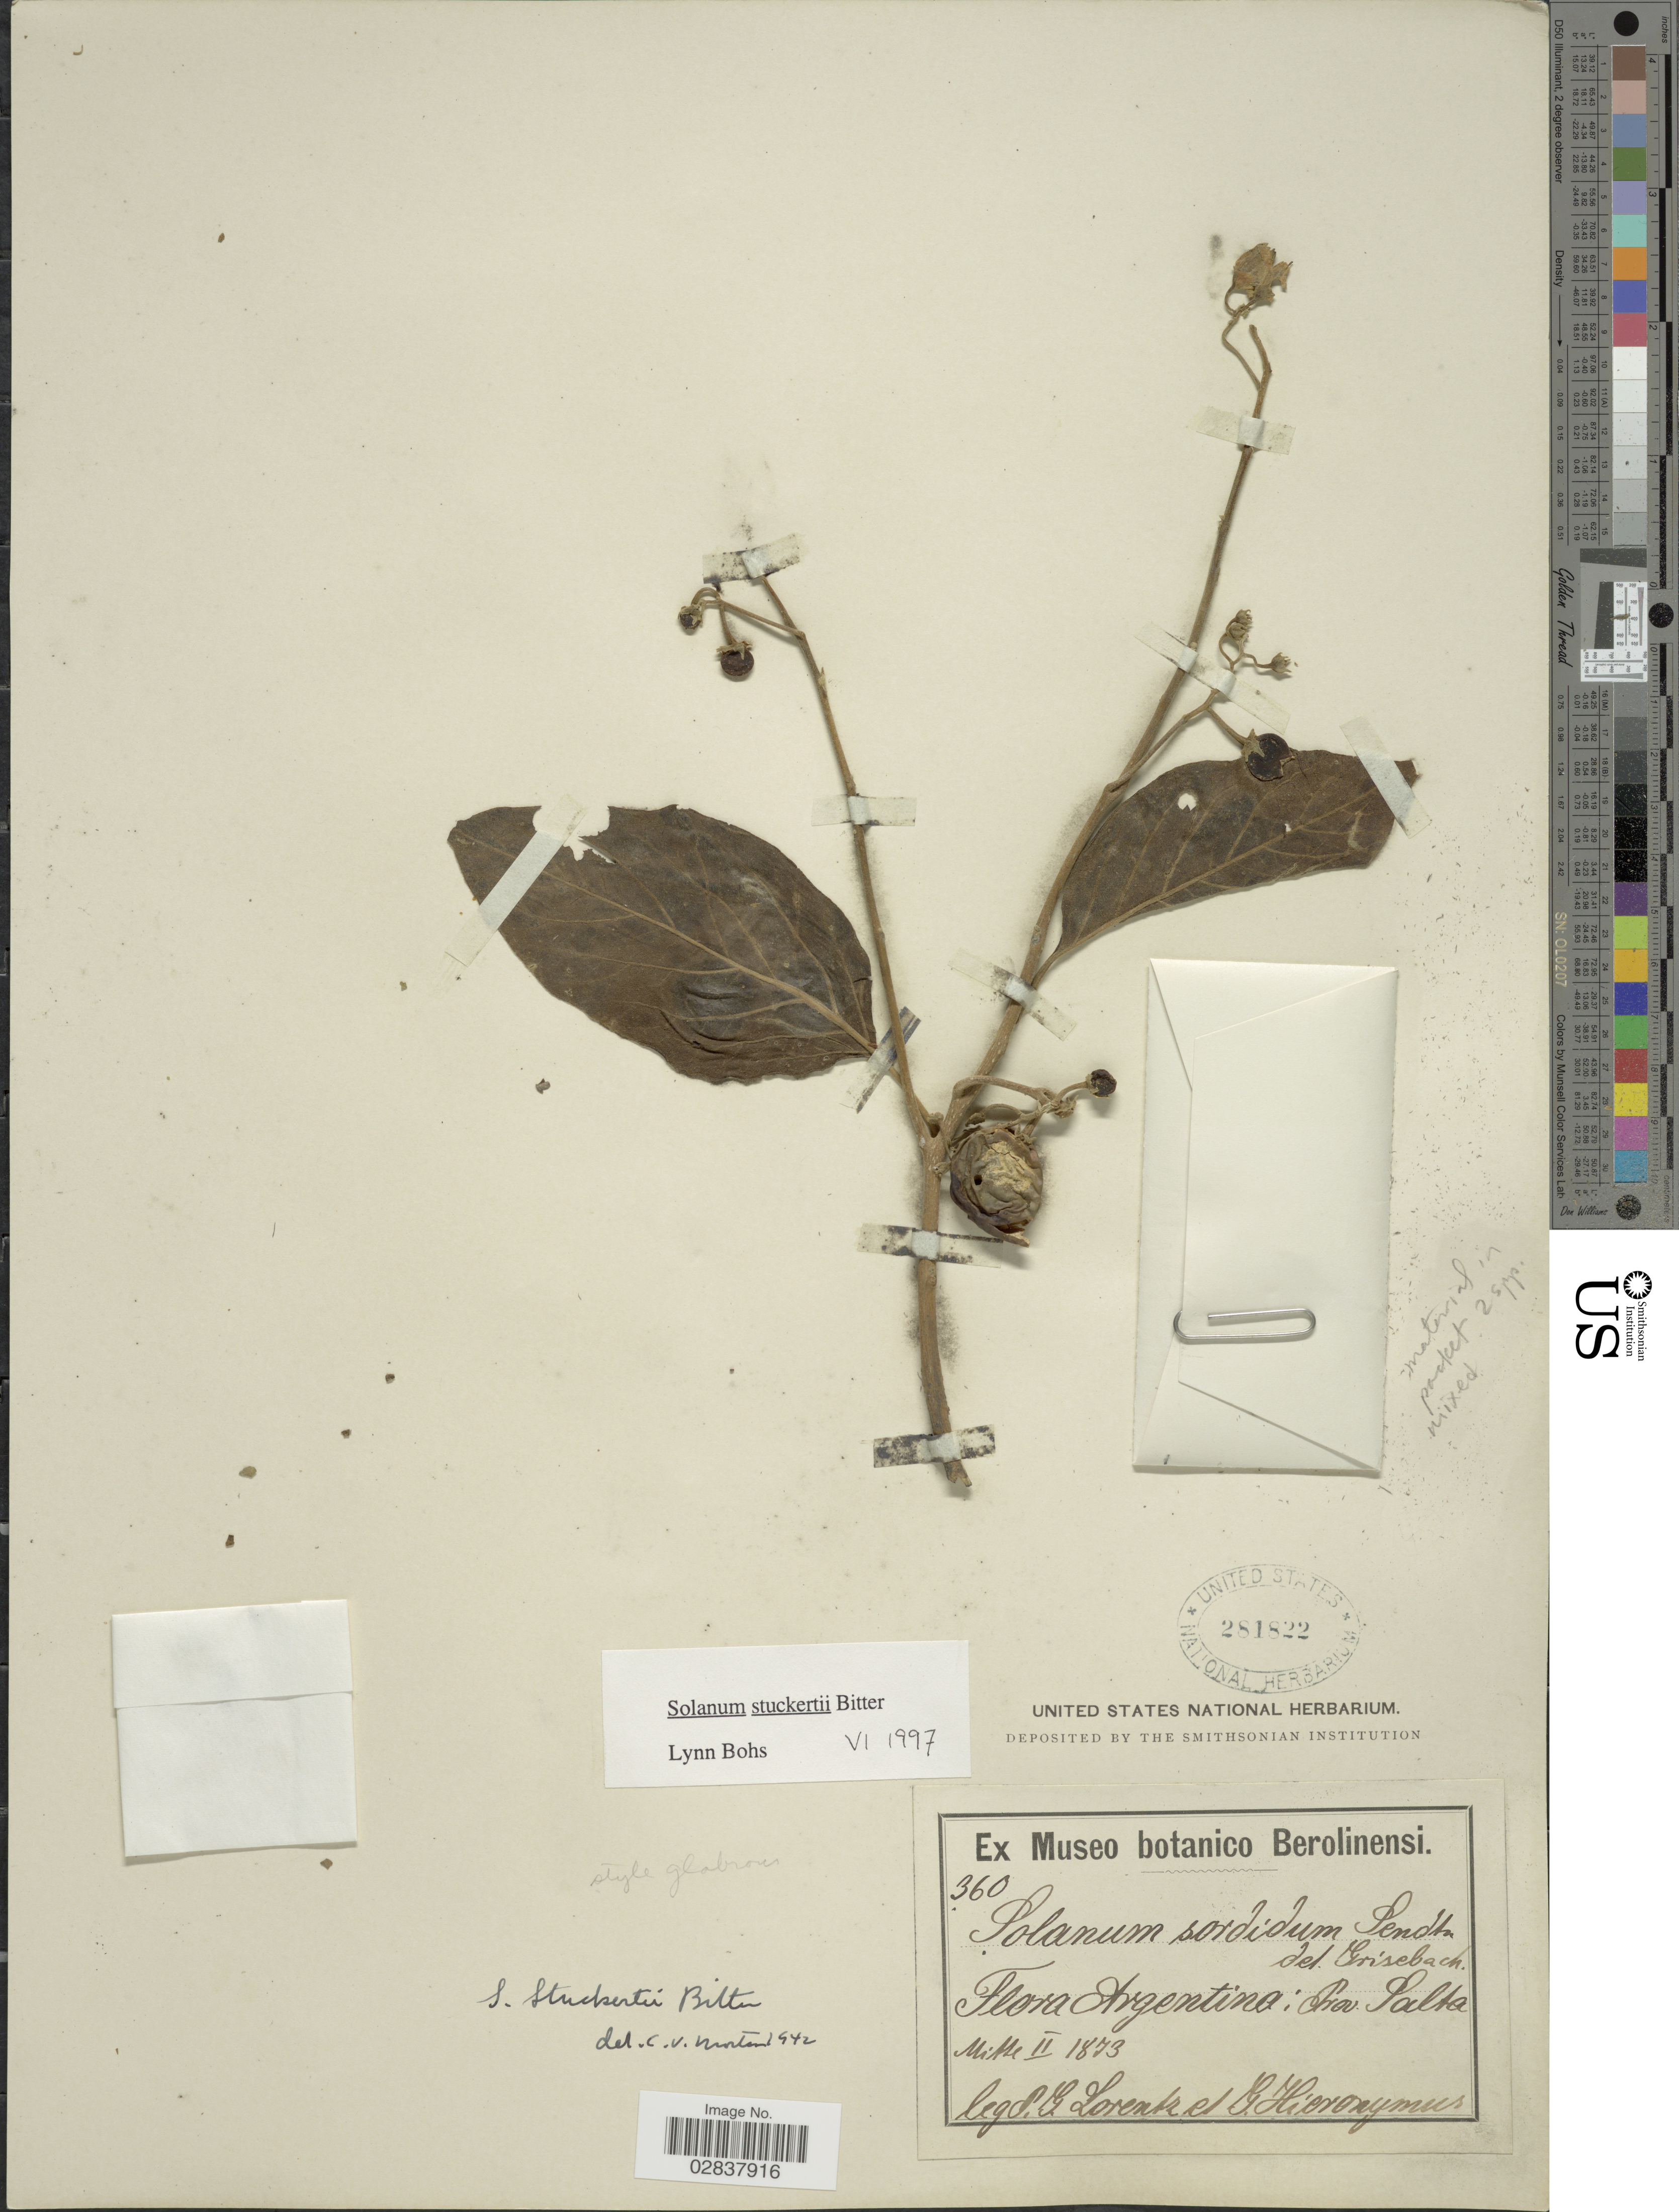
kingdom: Plantae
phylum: Tracheophyta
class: Magnoliopsida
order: Solanales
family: Solanaceae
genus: Solanum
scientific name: Solanum stuckertii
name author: Bitter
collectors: P. G. Lorentz & G. H. Hieronymus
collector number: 360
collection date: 1873-02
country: Argentina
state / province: Salta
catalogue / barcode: US 281822